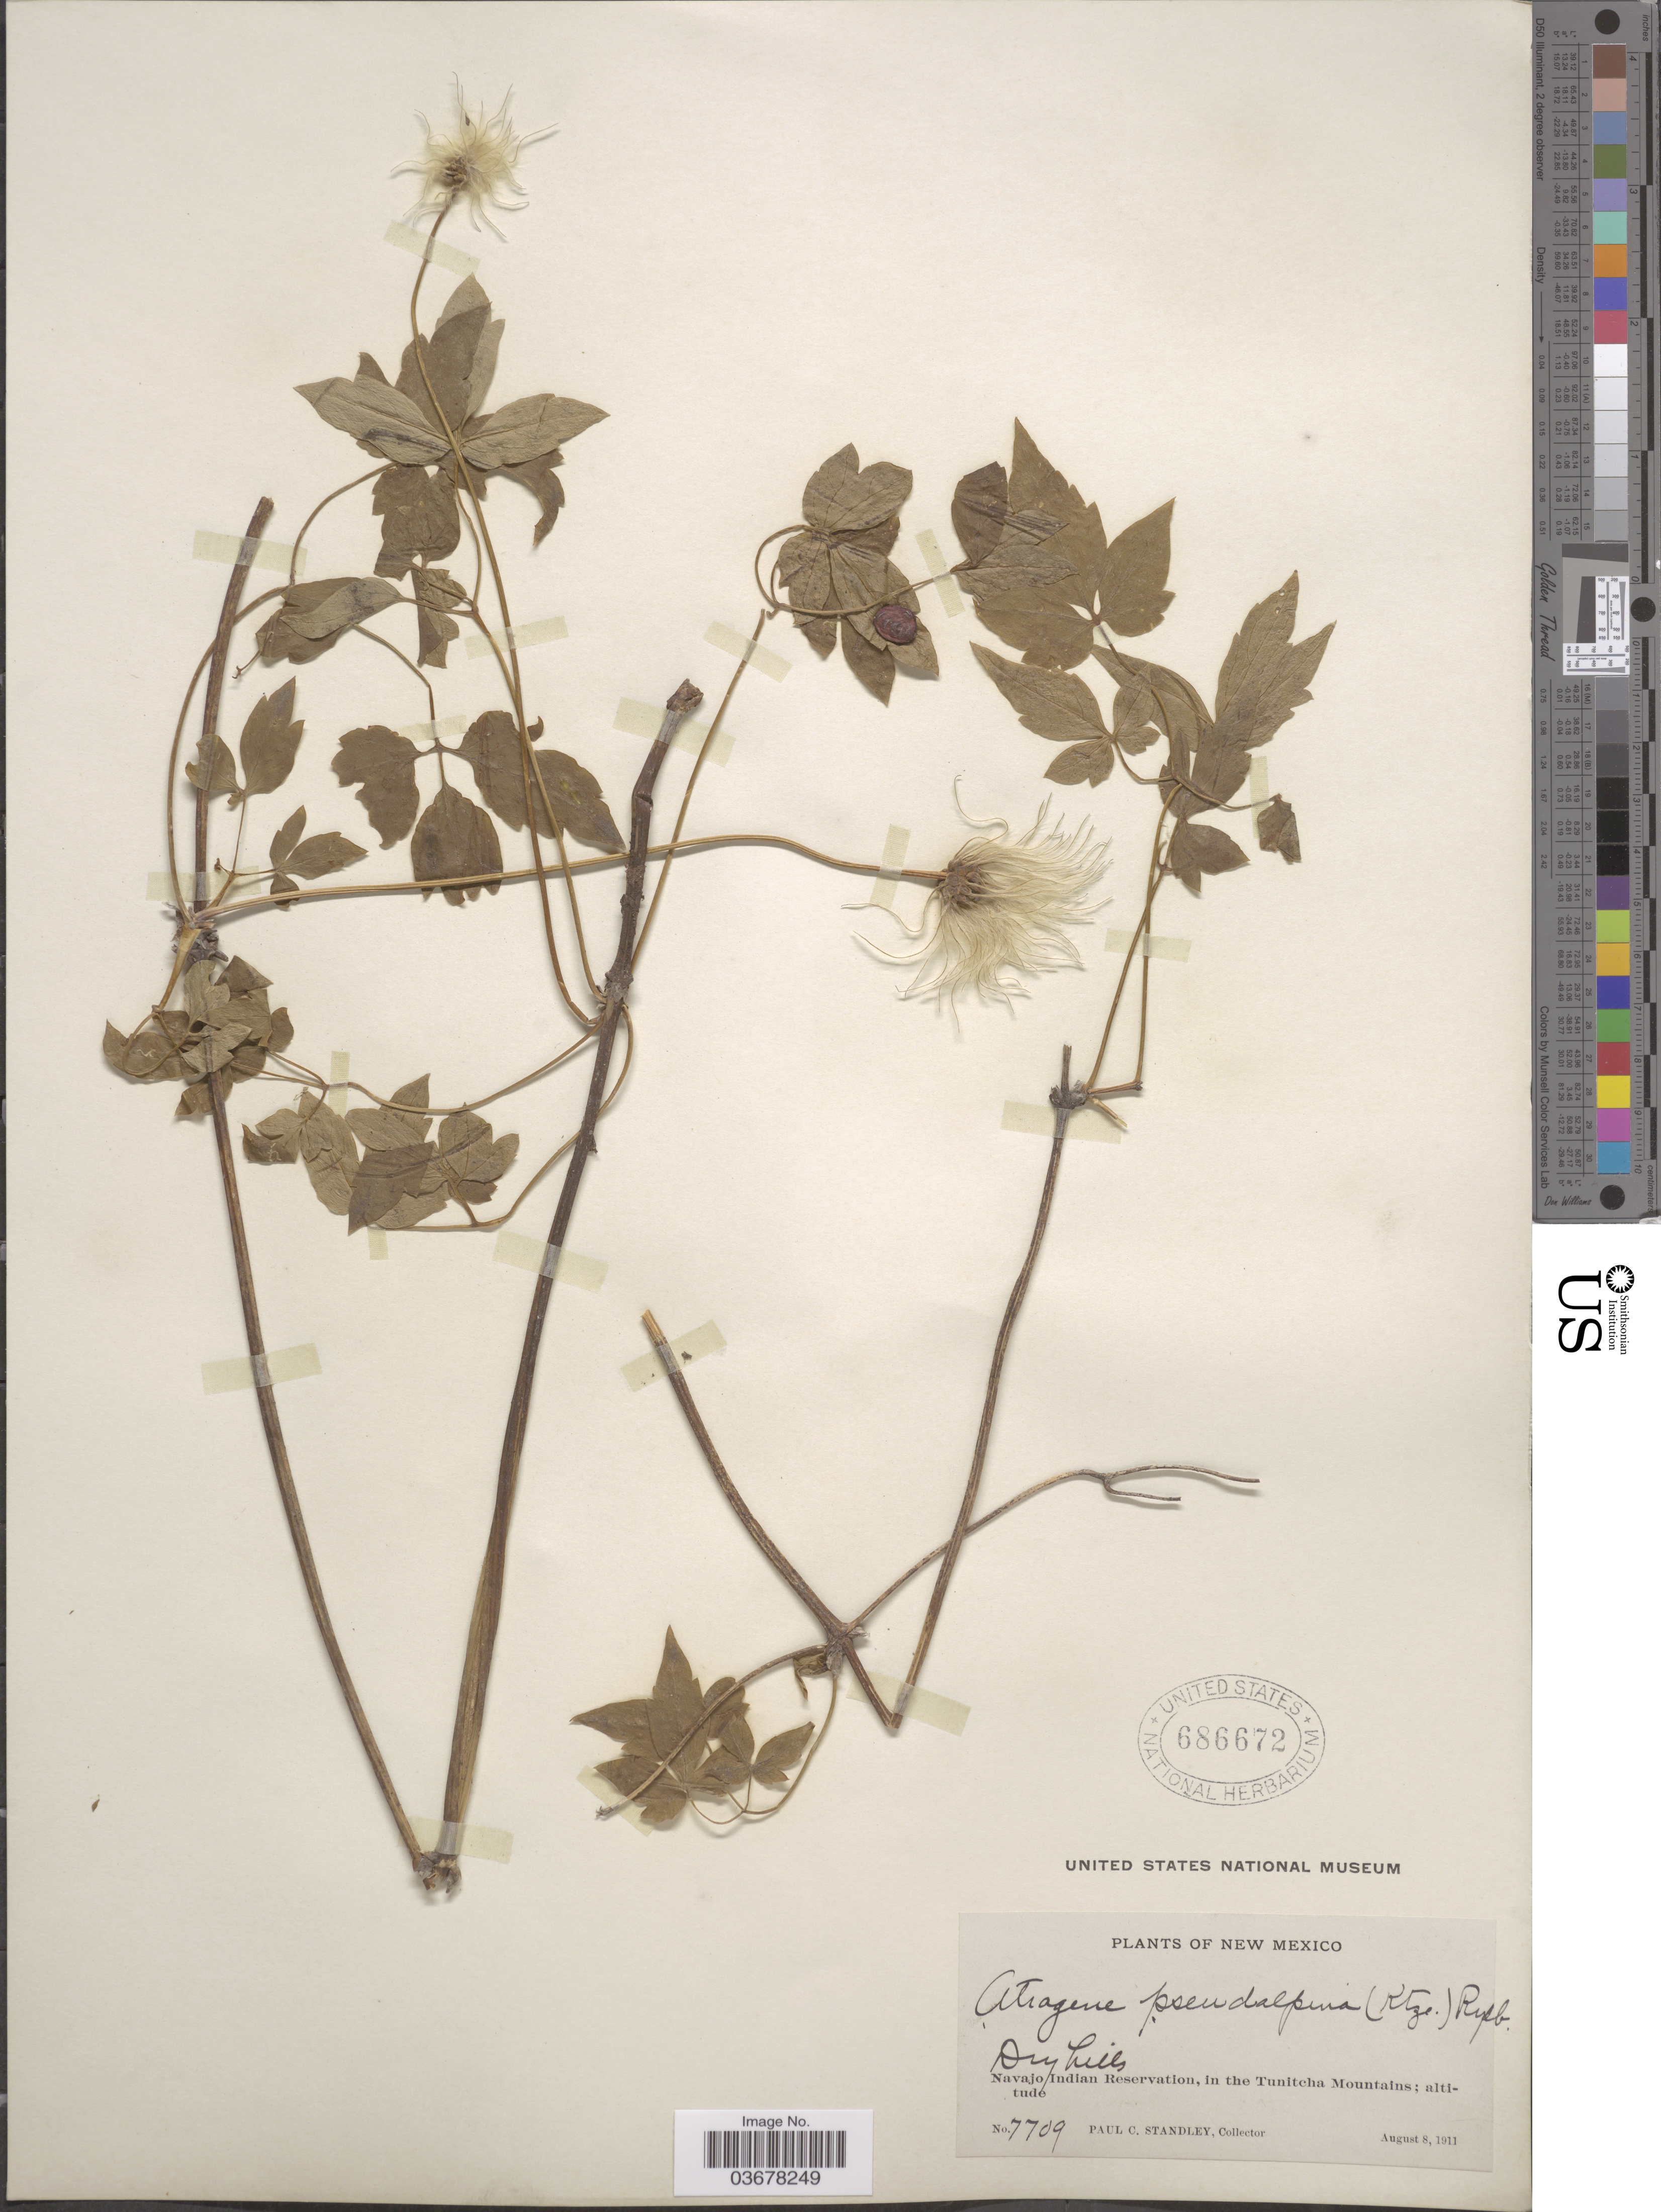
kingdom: Plantae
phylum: Tracheophyta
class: Magnoliopsida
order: Ranunculales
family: Ranunculaceae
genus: Clematis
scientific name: Clematis columbiana var. columbiana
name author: (Nutt.) Torr. & A. Gray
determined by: Strong, M. T., (US), Smithsonian Institution - National Museum of Natural History (UNITED STATES)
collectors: P. C. Standley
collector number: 7709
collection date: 1911-08-08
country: United States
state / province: New Mexico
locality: Navajo Indian Reservation, in the Tunitcha Mountains.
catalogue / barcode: US 686672